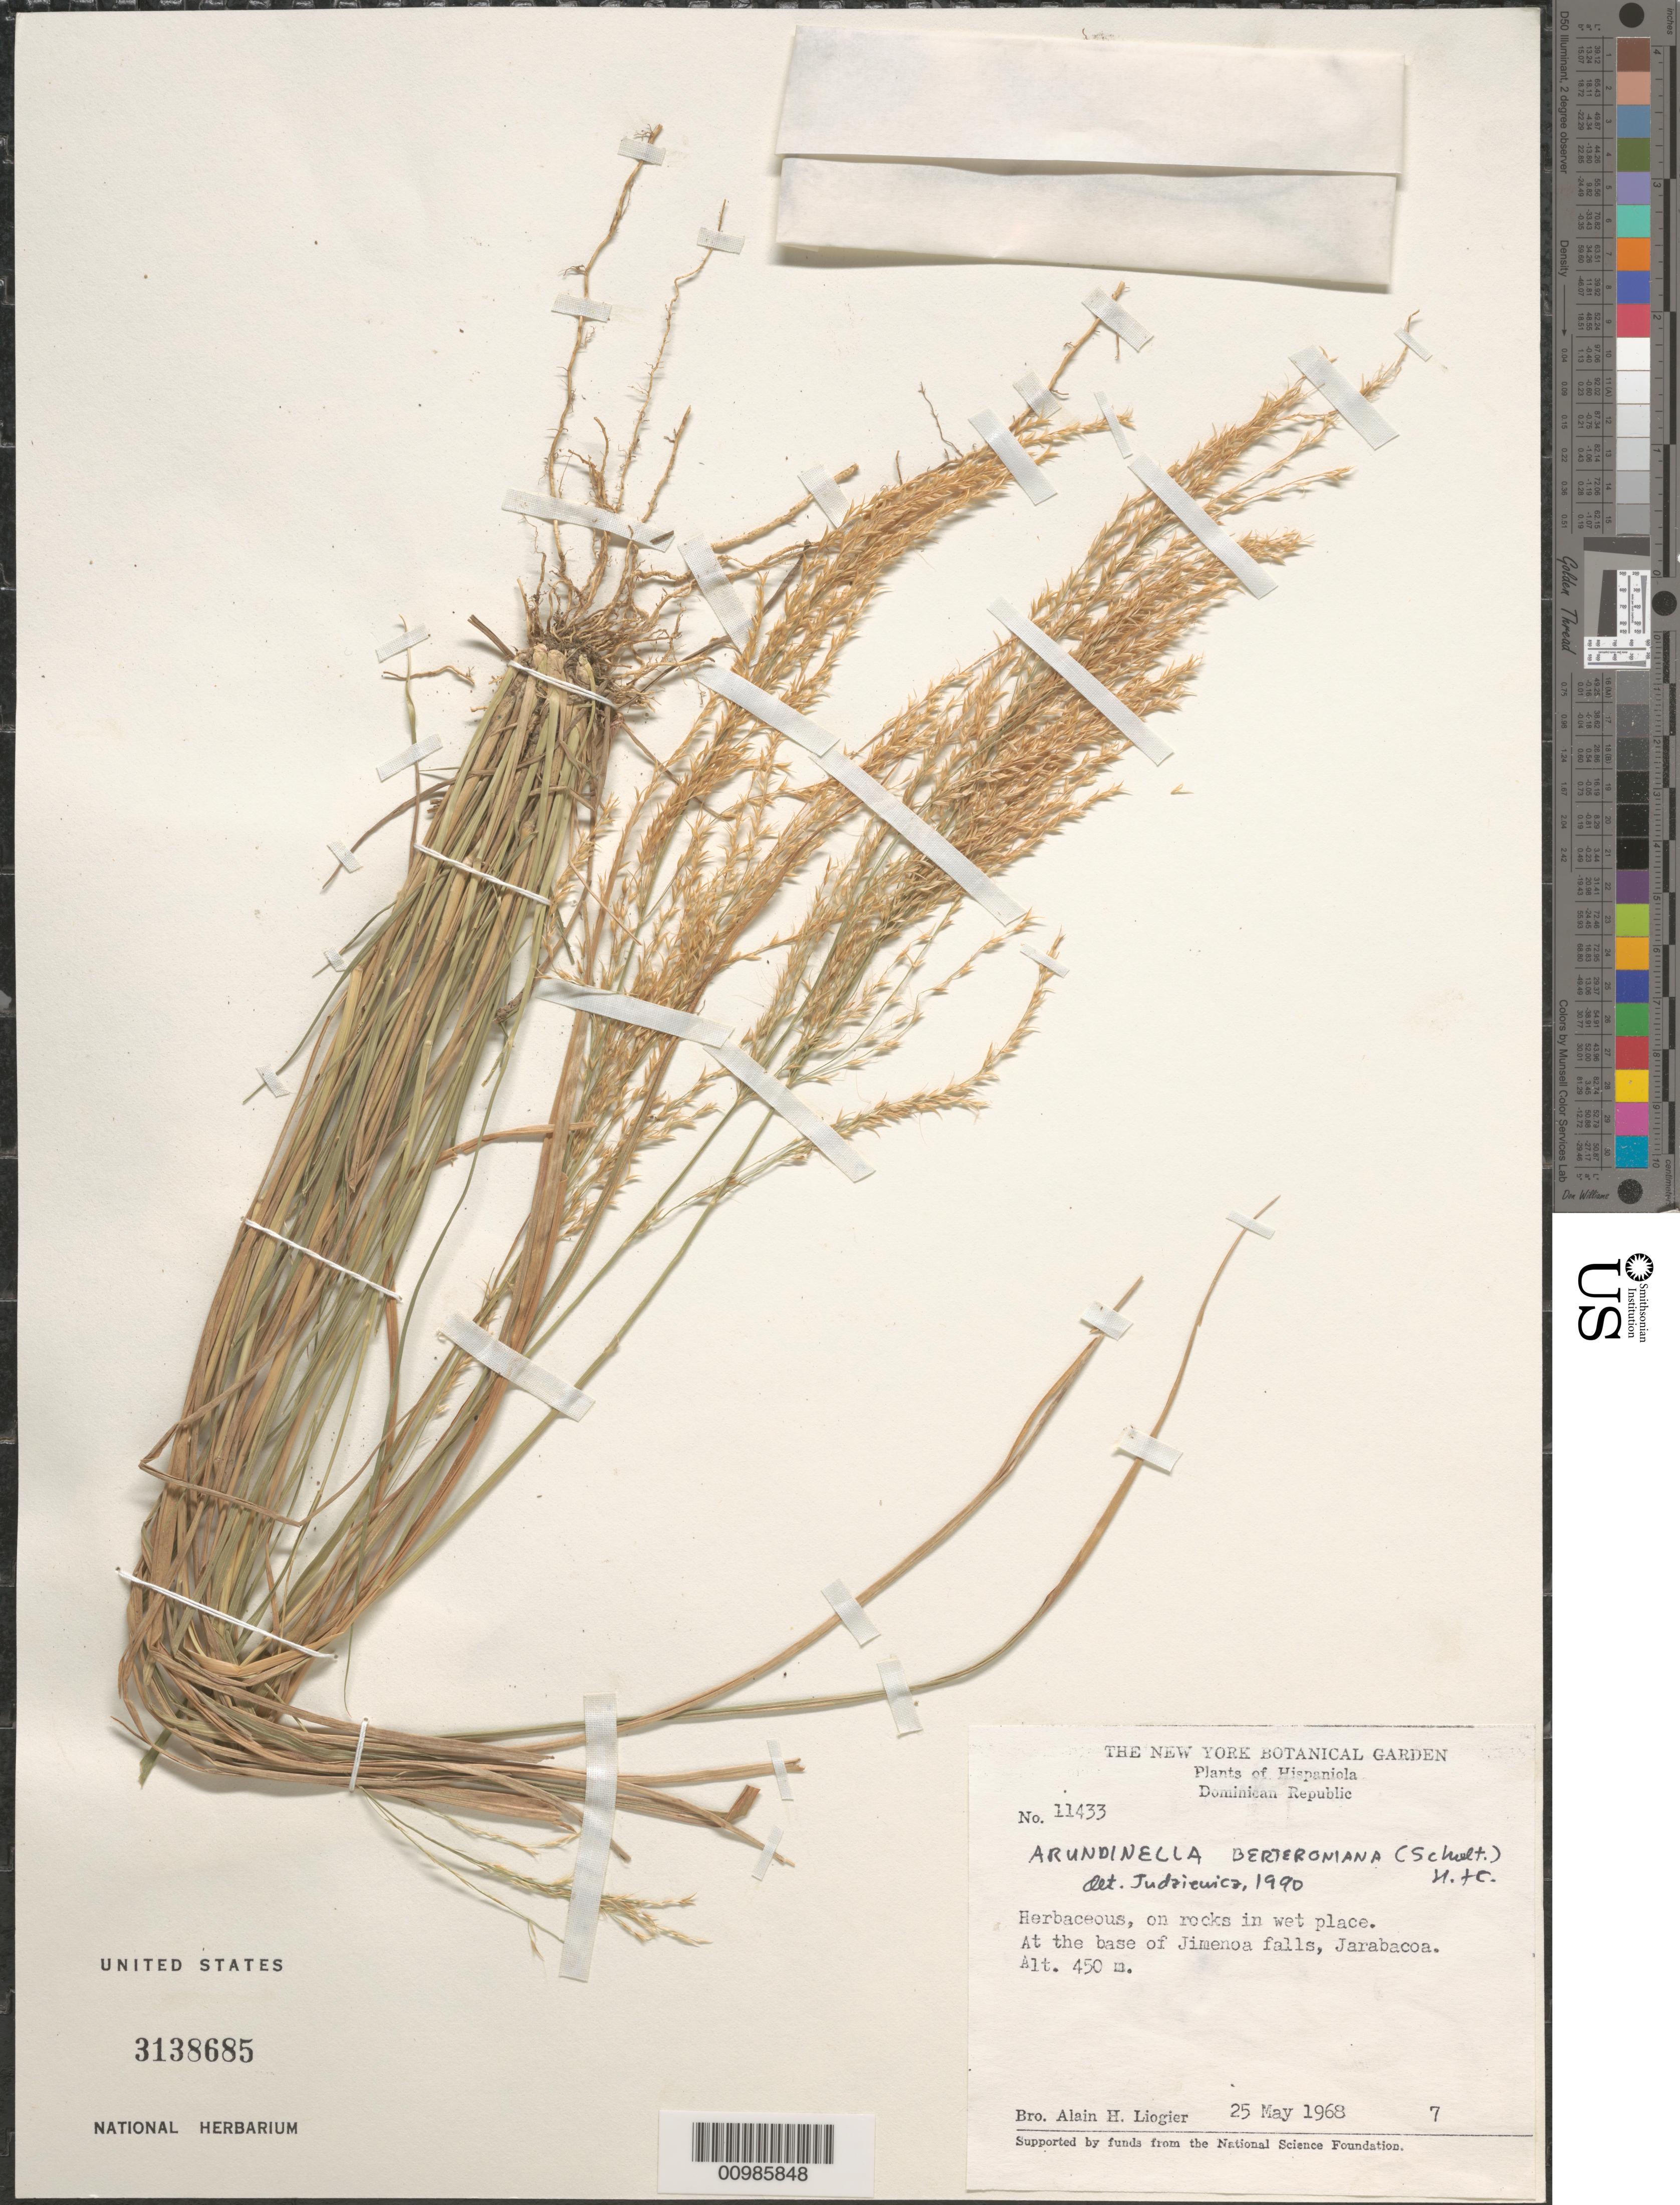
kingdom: Plantae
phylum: Tracheophyta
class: Liliopsida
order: Poales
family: Poaceae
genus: Arundinella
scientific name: Arundinella berteroniana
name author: (Schult.) Hitchc. & Chase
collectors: A. H. Liogier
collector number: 11433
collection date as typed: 25 May 1968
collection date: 1968-05-25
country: Dominican Republic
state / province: La Vega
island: Hispaniola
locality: Jarabacoa, at base of Jimenoa falls.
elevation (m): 450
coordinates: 0 N, 0 E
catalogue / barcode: US 3138685